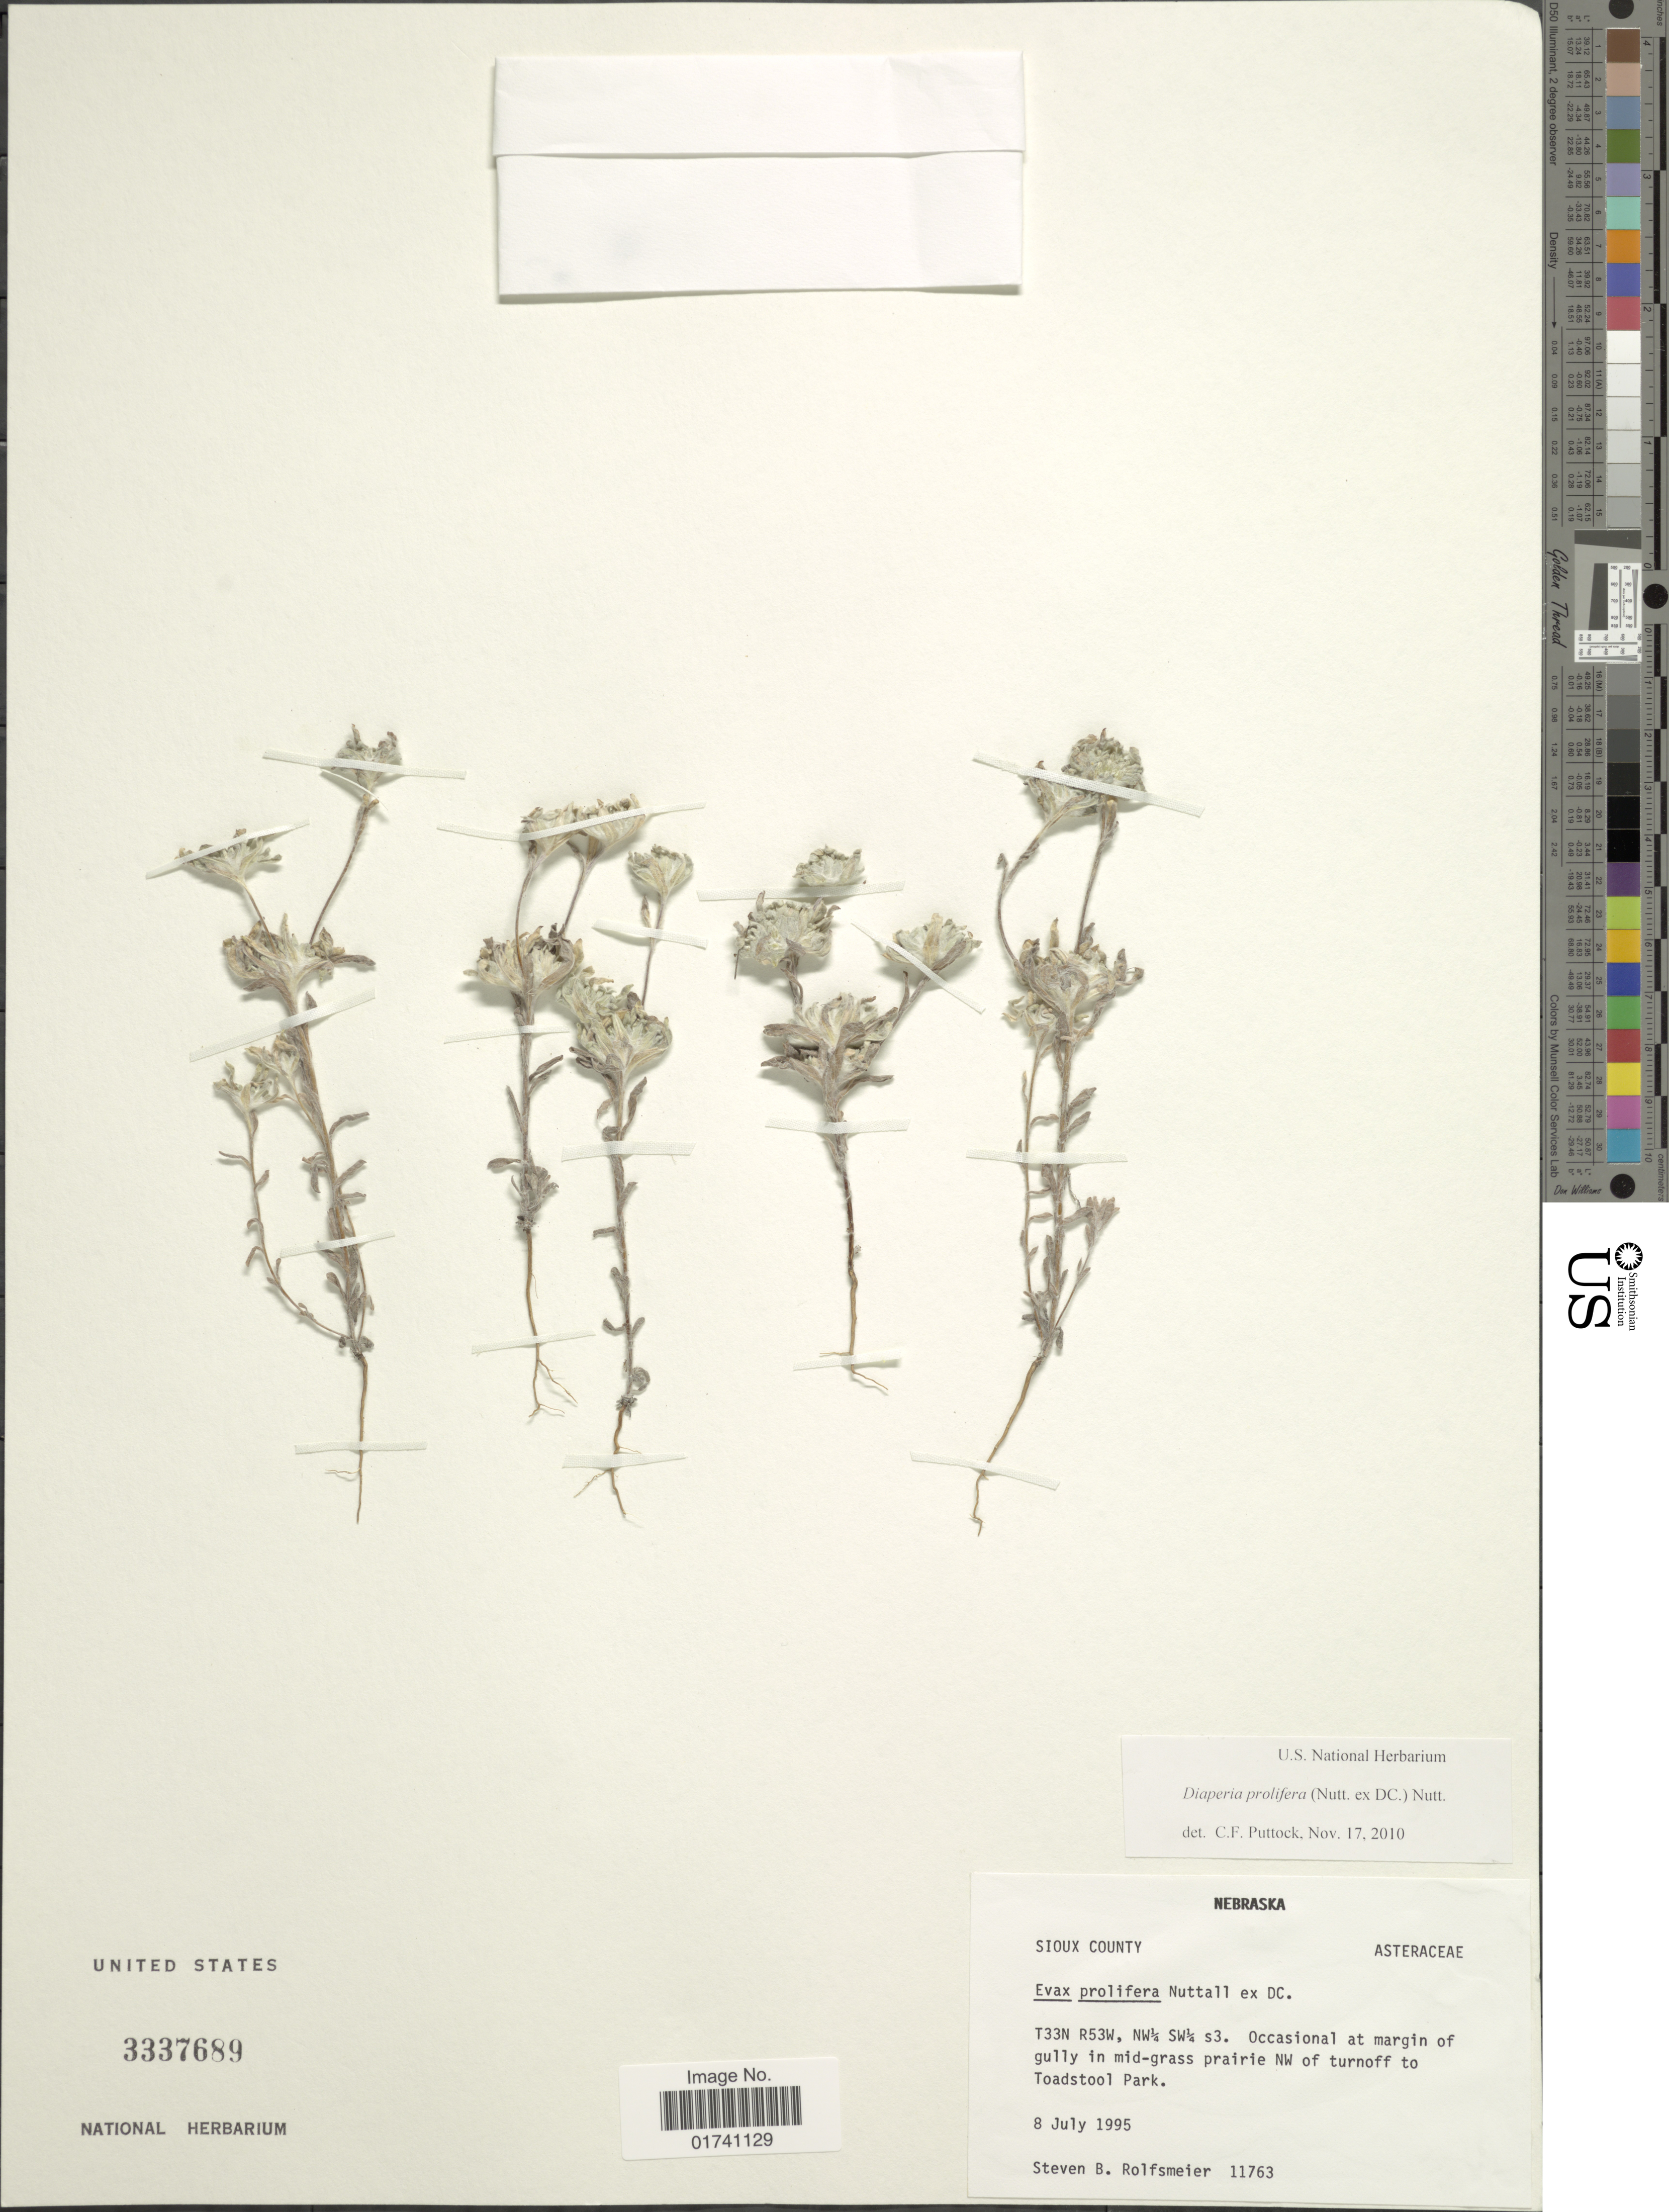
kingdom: Plantae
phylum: Tracheophyta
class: Magnoliopsida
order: Asterales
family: Asteraceae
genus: Diaperia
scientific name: Diaperia prolifera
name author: (Nutt. ex DC.) Morefield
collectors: S. Rolfsmeier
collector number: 11763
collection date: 1995-07-08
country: United States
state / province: Nebraska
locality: T33N R53W, NW 1/4 SW 1/4 s3. Occasional at margin of gully in mid-grass prairie NW of turnoff to toadstool Park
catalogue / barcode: US 3337689